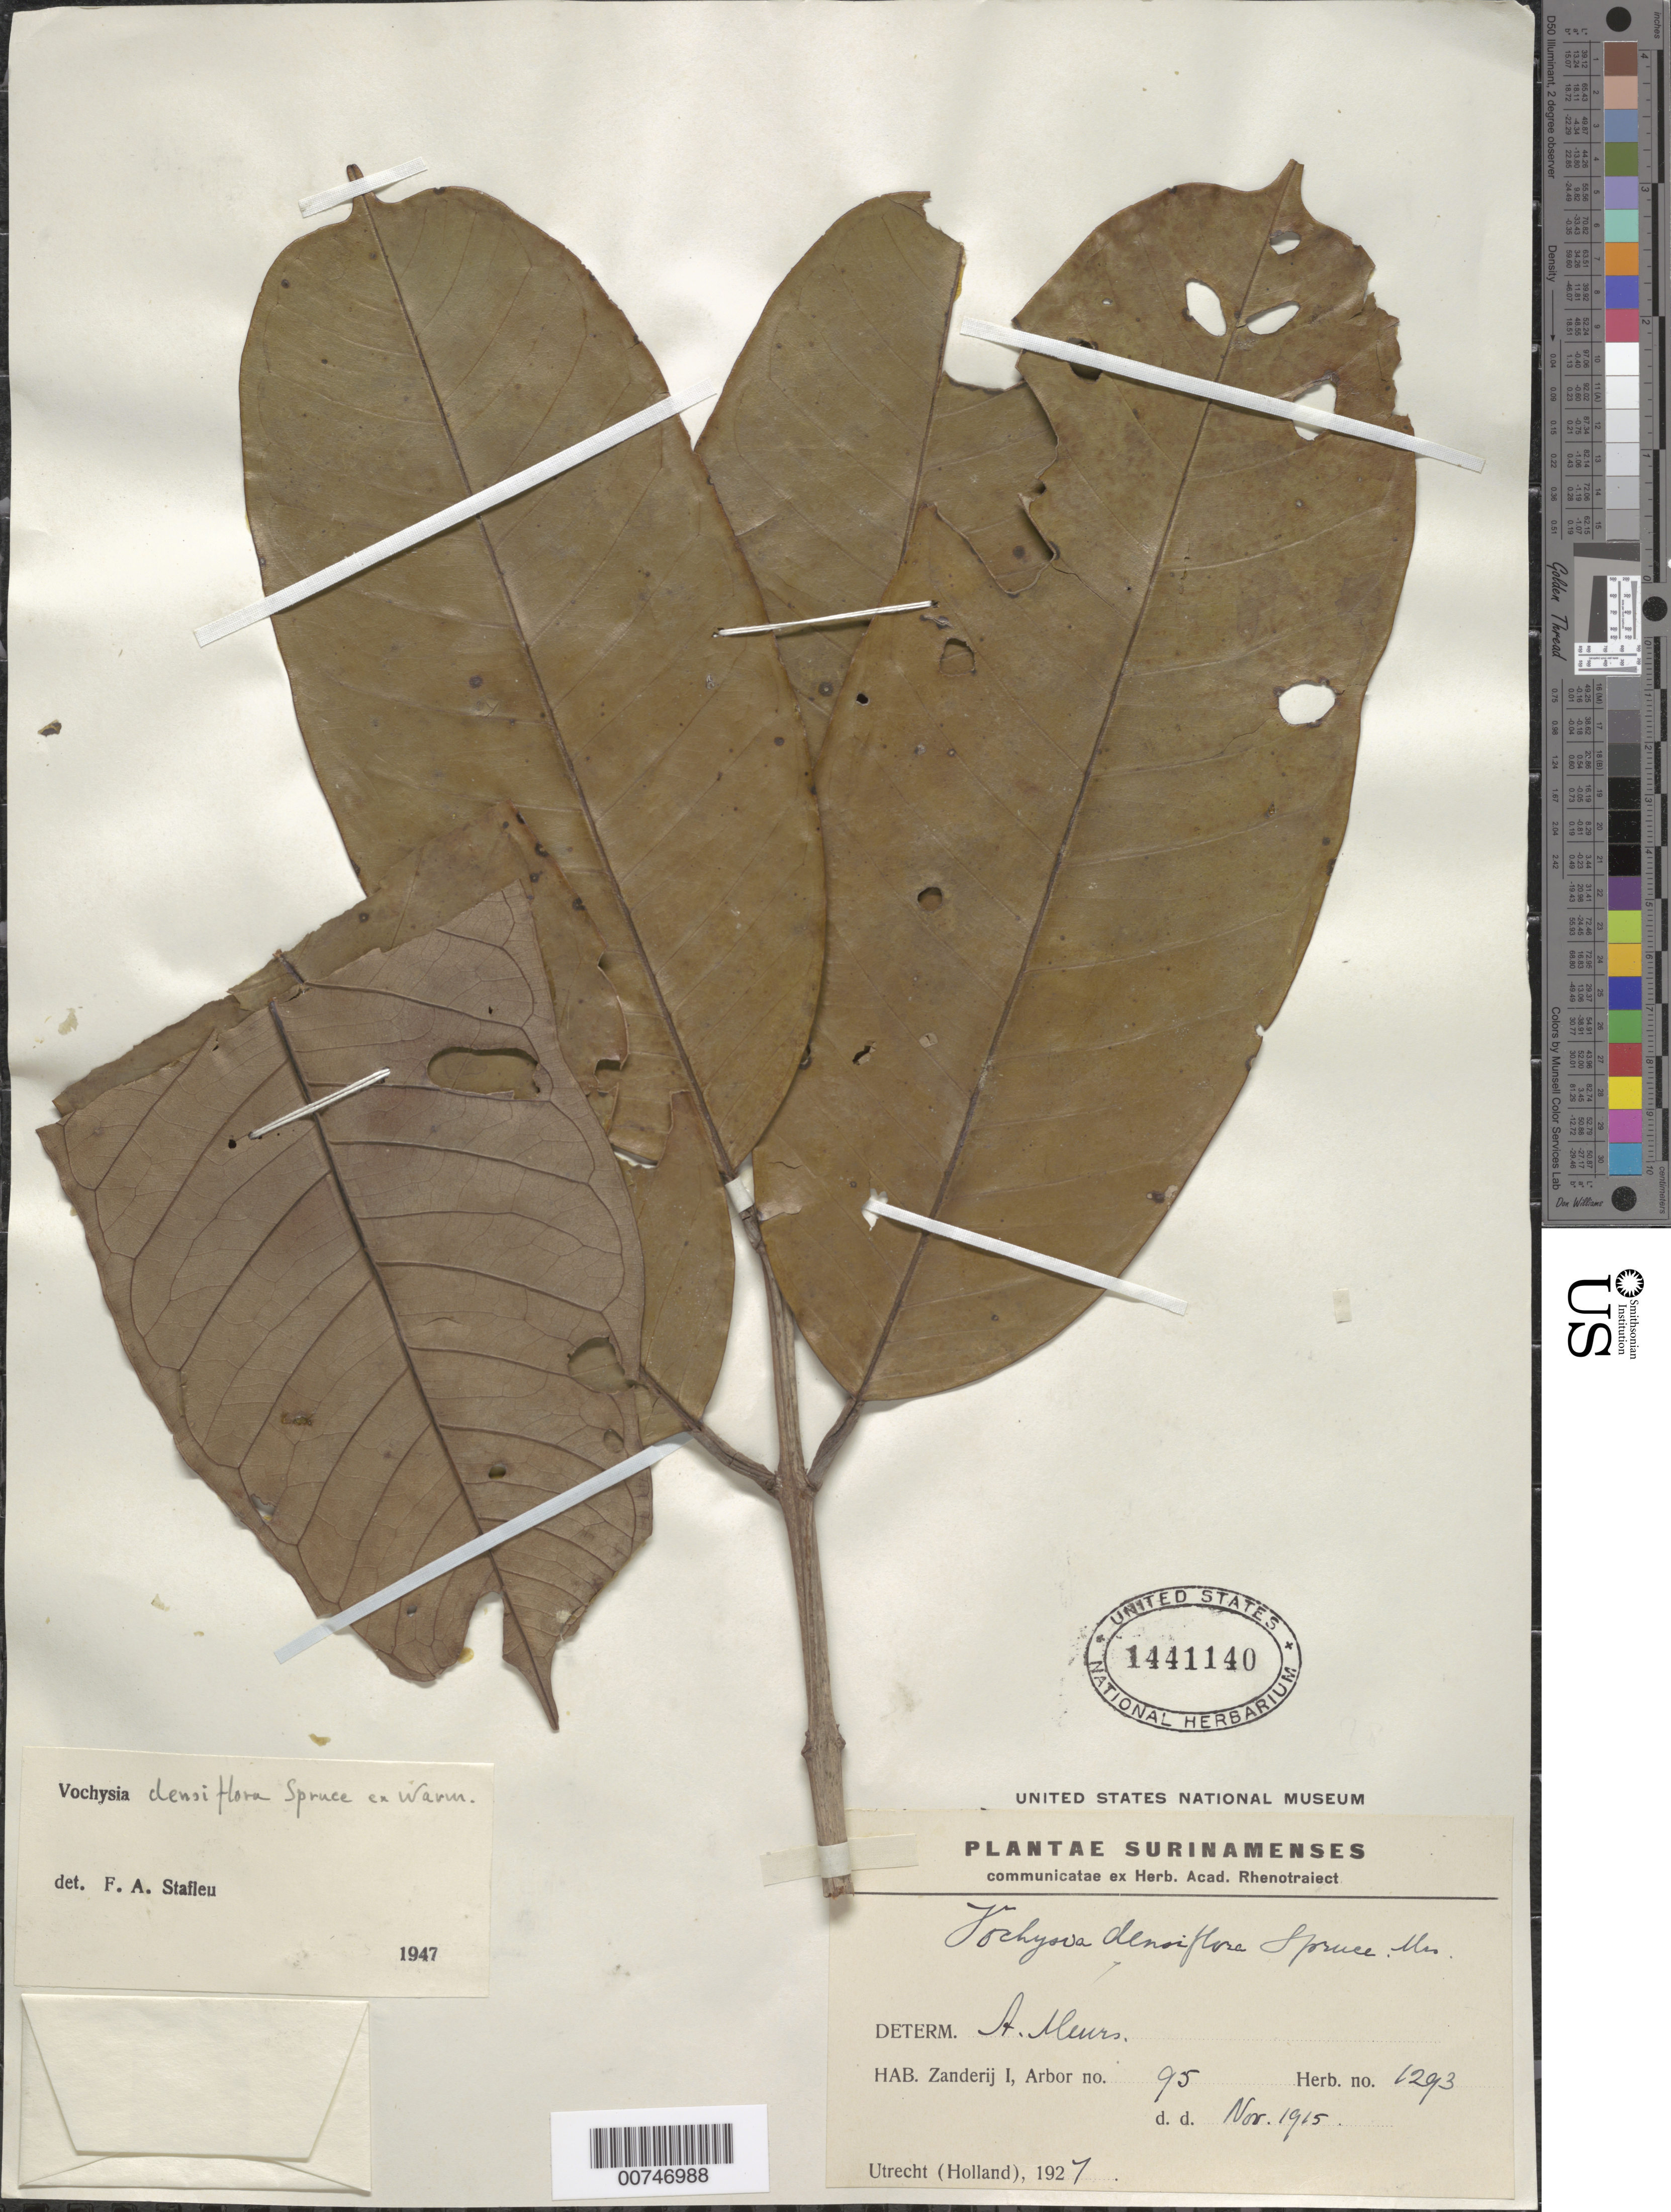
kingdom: Plantae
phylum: Tracheophyta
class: Magnoliopsida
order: Myrtales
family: Vochysiaceae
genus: Vochysia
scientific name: Vochysia densiflora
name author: Spruce ex Warm.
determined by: Stafleu, F. A.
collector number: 1293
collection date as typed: Nov-15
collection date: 1915-11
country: Suriname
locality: Zanderij I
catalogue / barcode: US 1441140